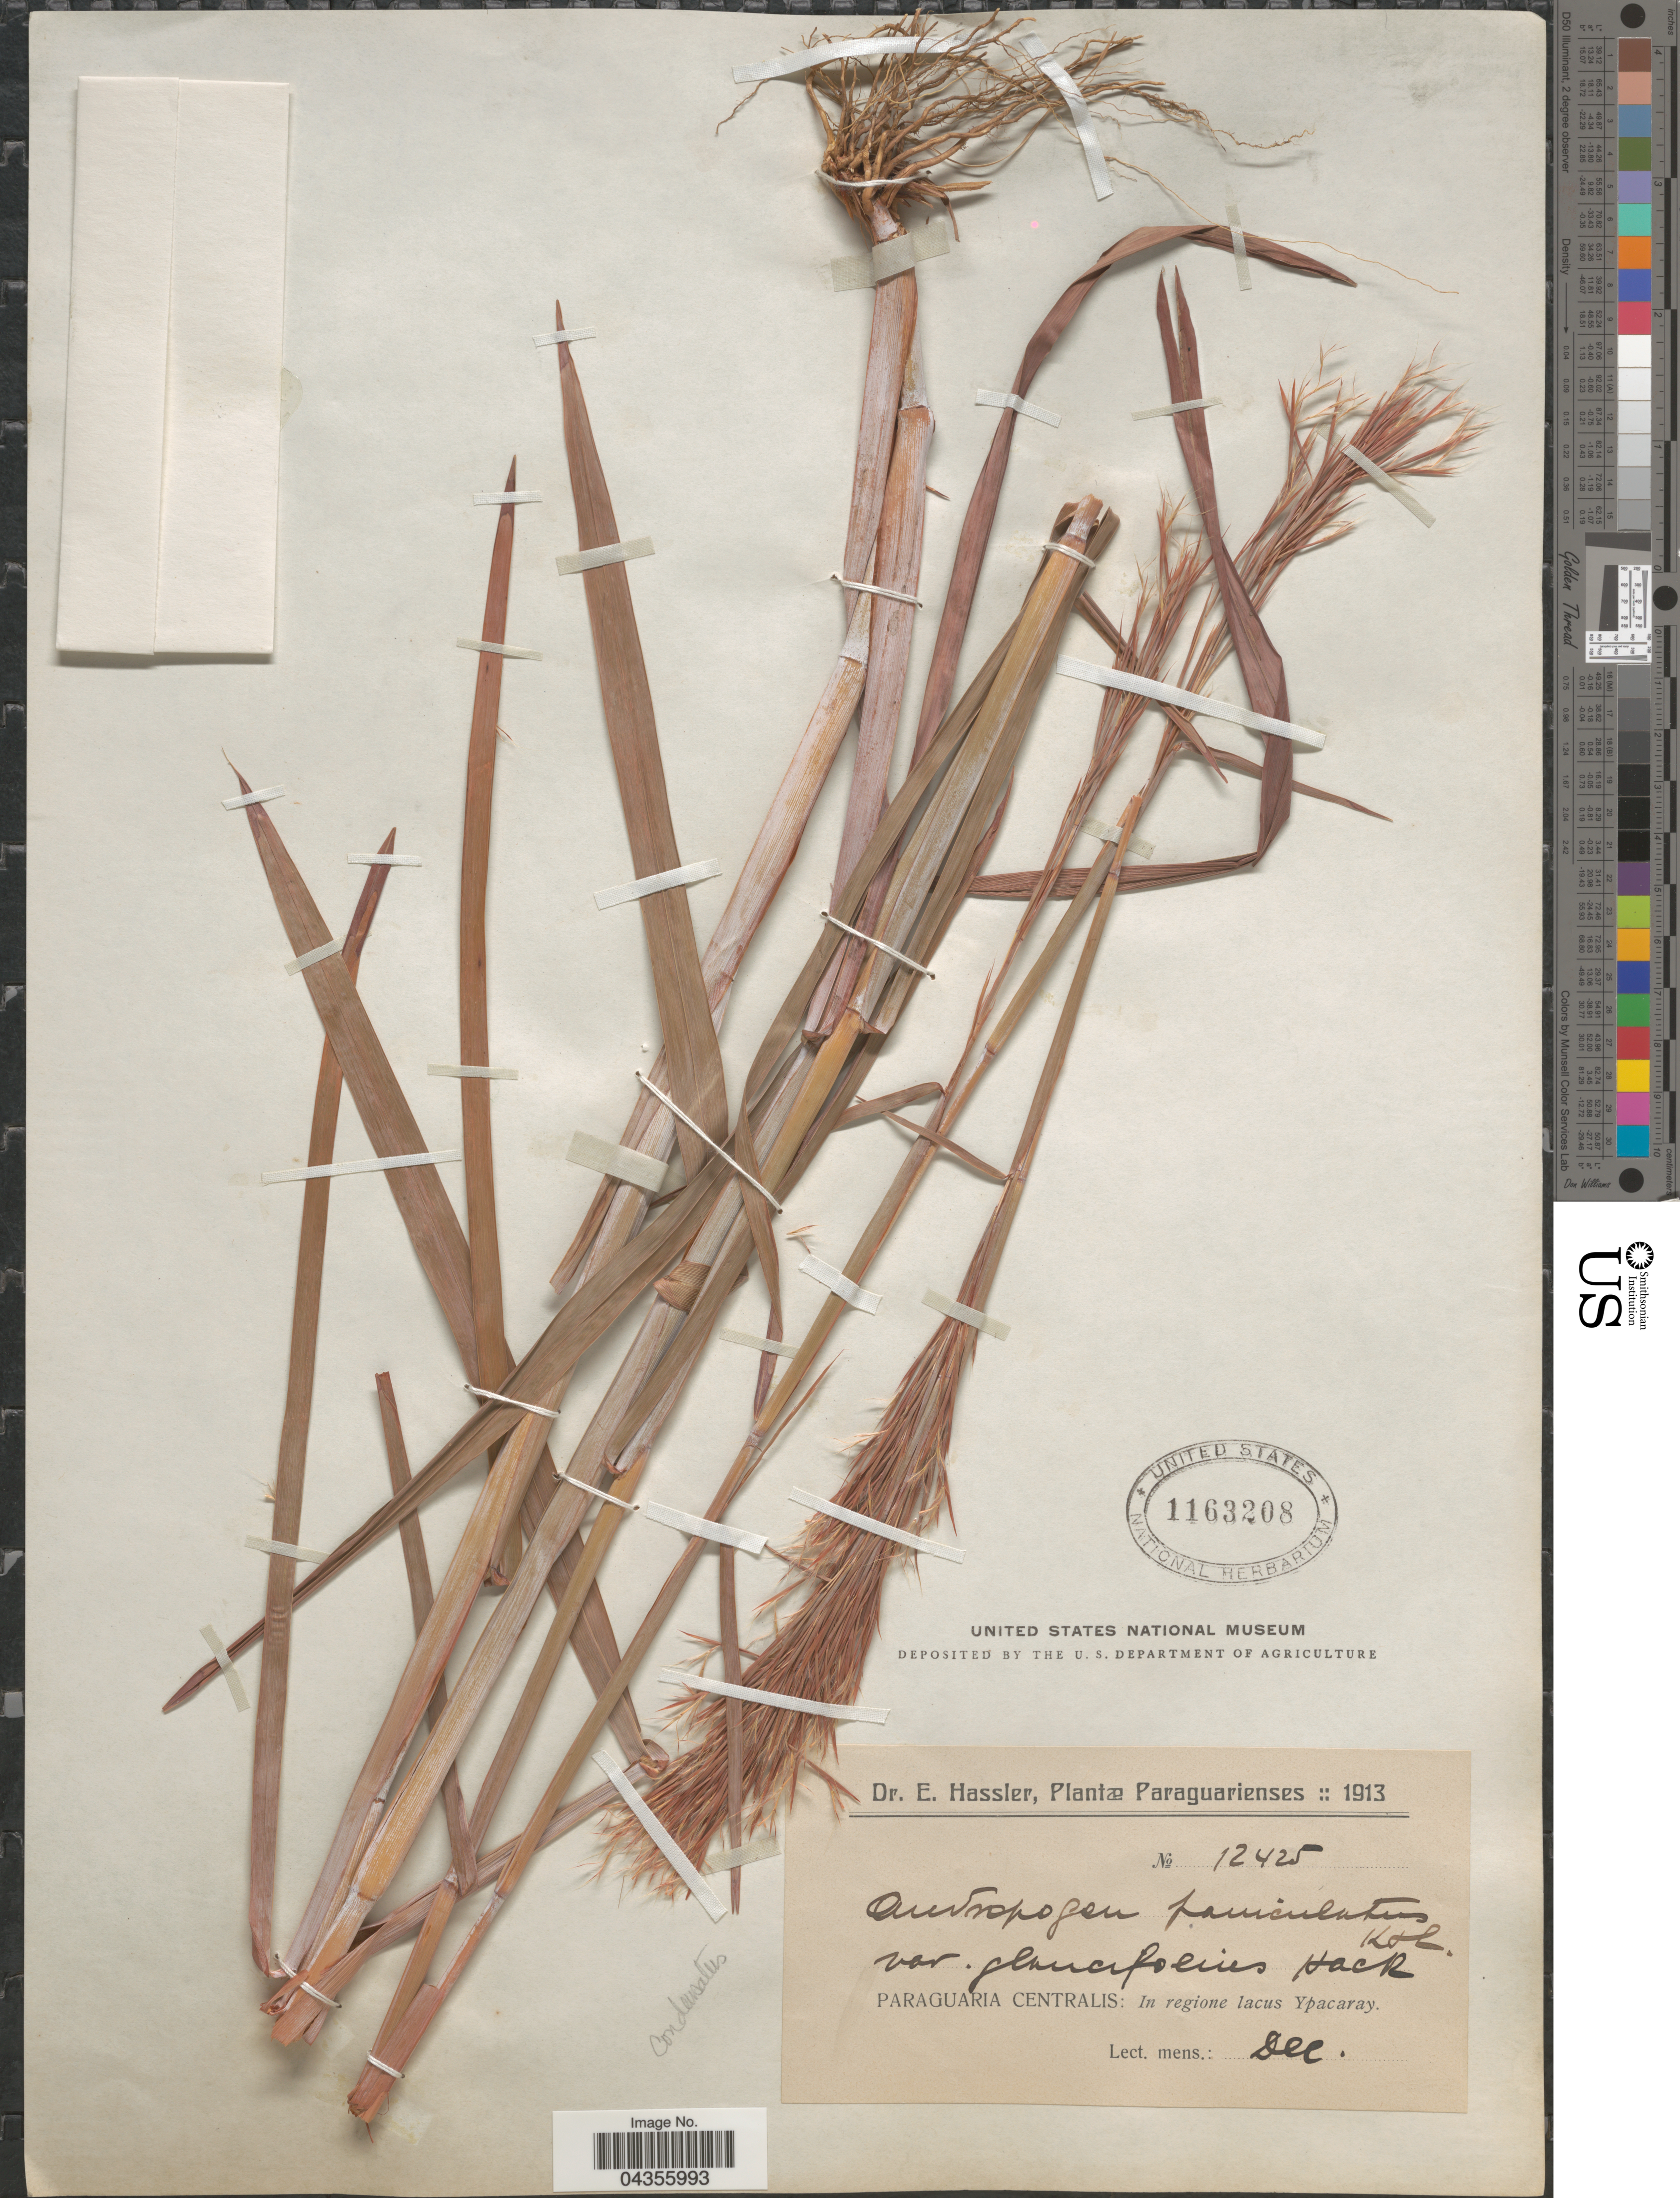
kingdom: Plantae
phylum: Tracheophyta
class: Liliopsida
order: Poales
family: Poaceae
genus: Schizachyrium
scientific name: Schizachyrium condensatum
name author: (Kunth) Nees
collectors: E. Hassler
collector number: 12425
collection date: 1913-12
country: Paraguay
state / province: Paraguari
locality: Paraguarienses. Paraguaria Centralis: In regione lacus Ypacaray.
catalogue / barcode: US 1163208